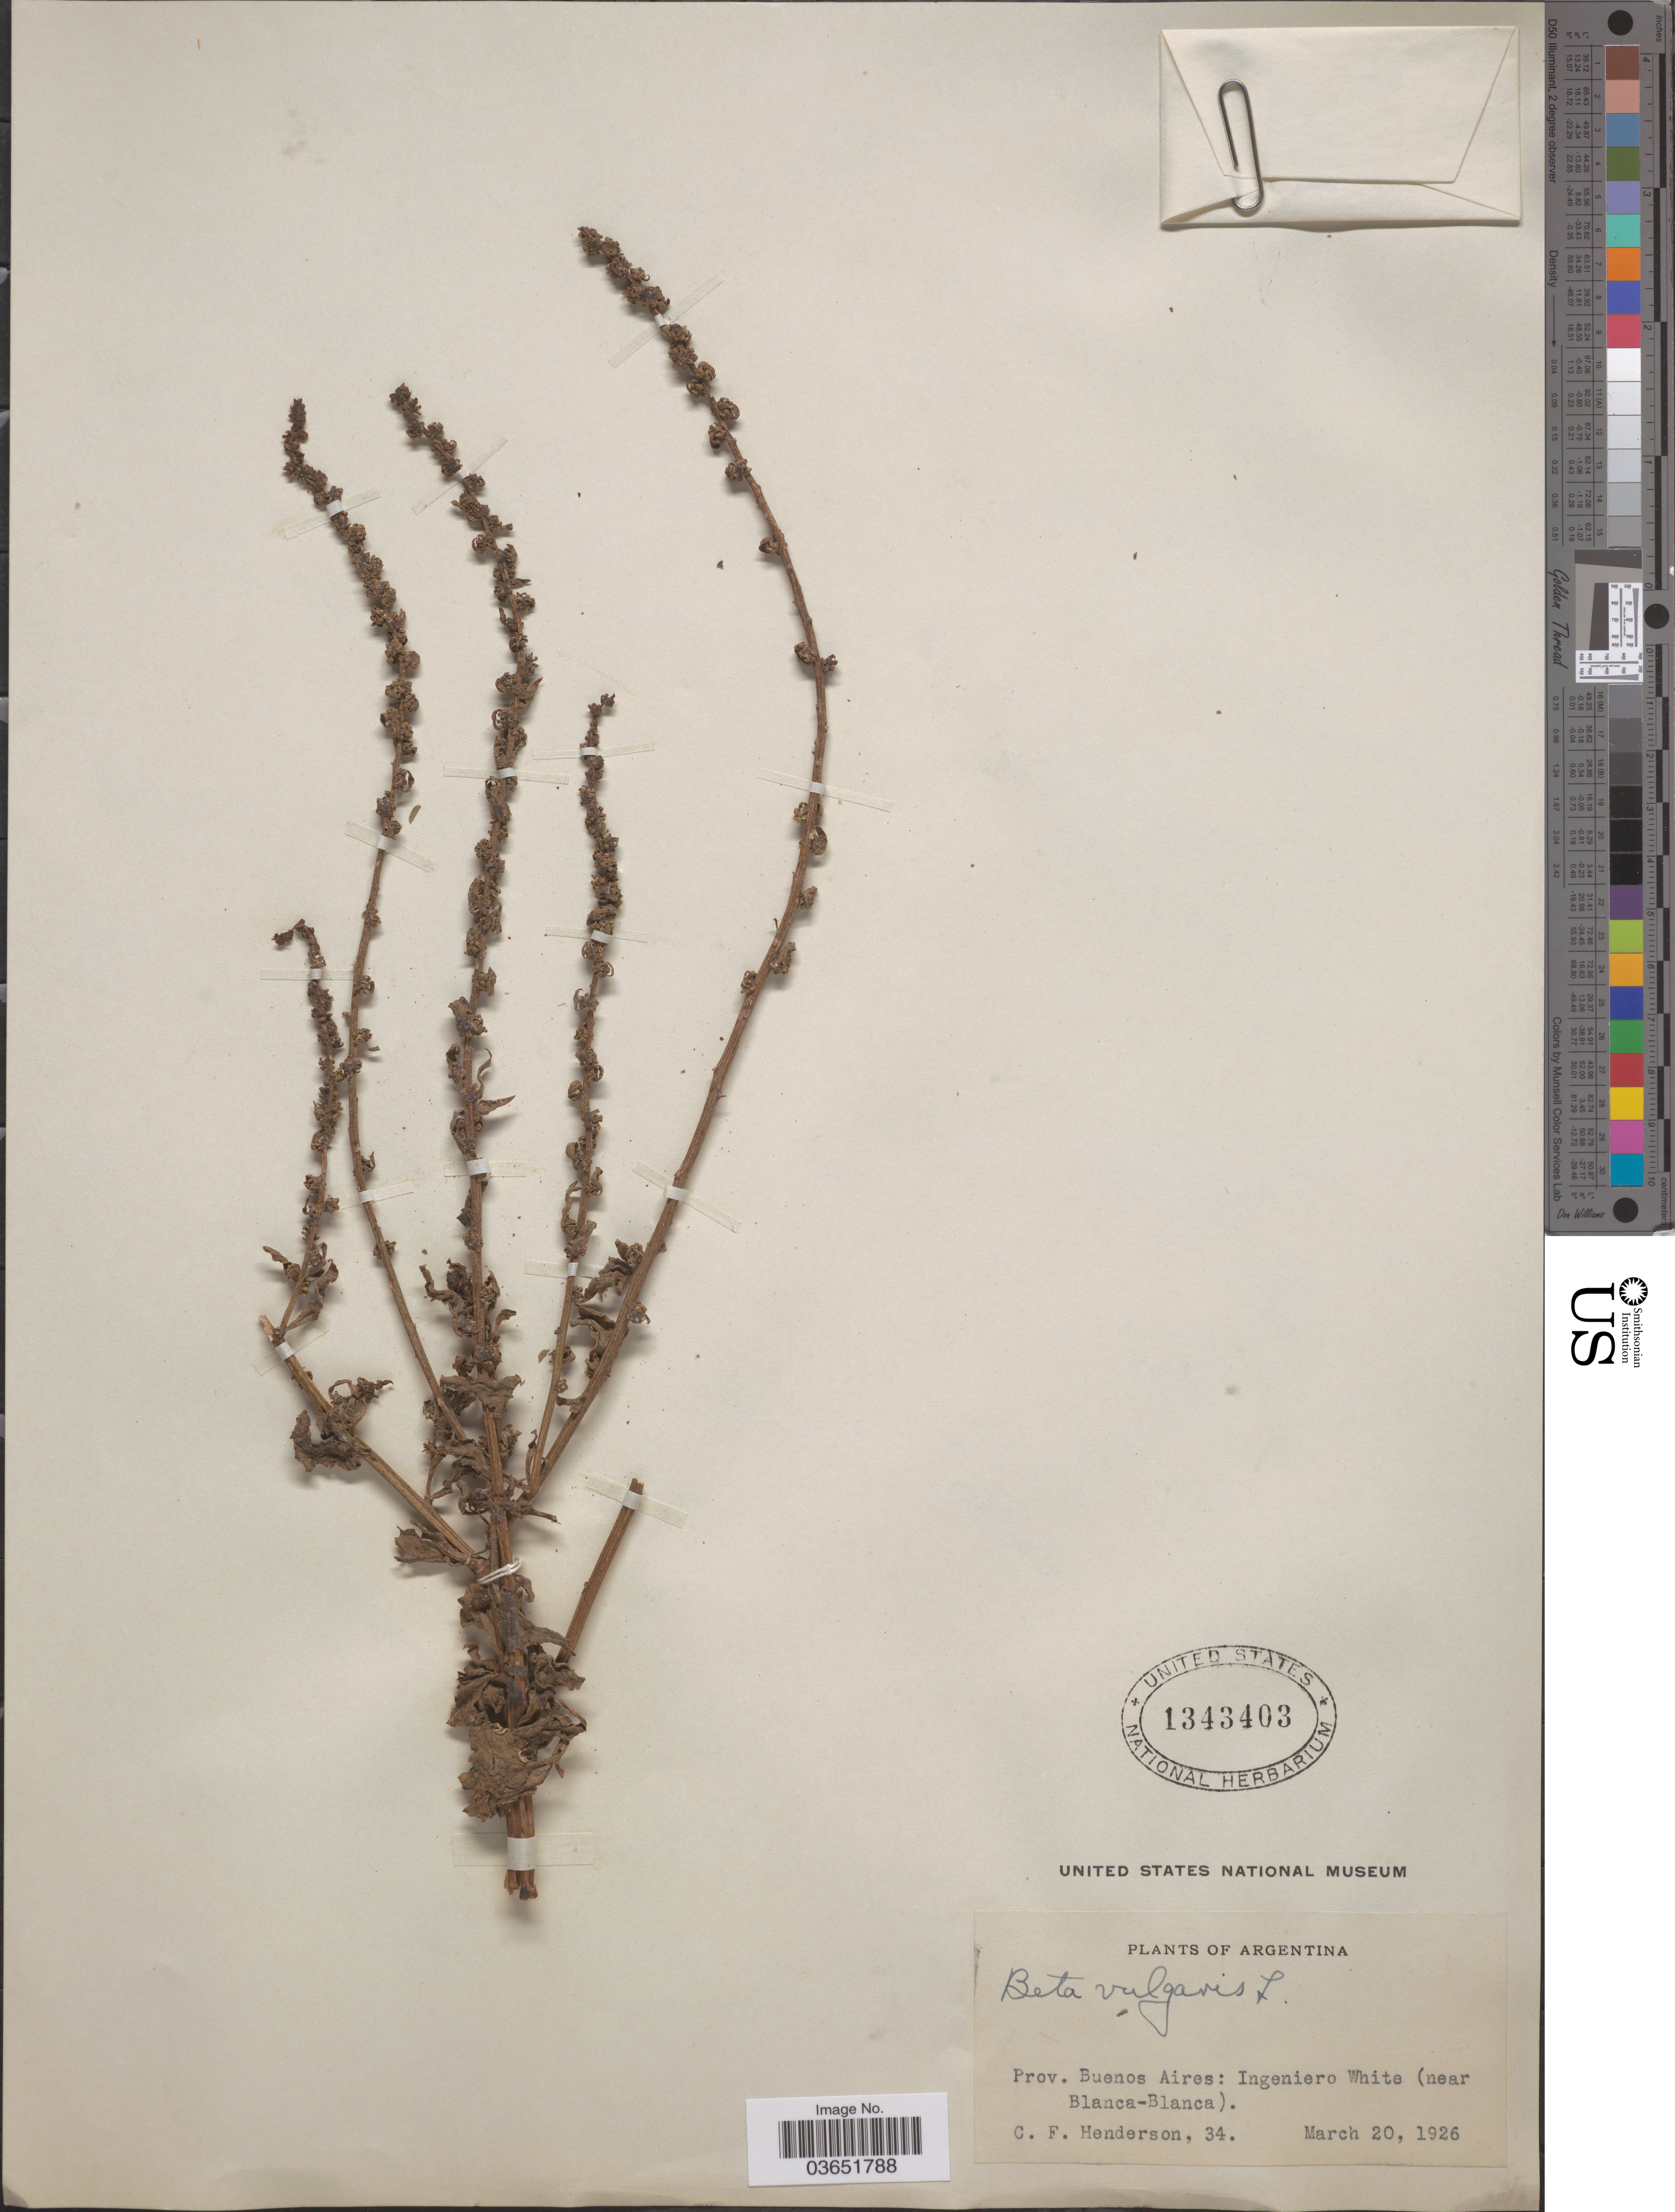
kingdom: Plantae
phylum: Tracheophyta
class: Magnoliopsida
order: Caryophyllales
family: Amaranthaceae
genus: Beta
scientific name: Beta vulgaris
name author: L.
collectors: C. Henderson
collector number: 34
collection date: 1926-03-20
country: Argentina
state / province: Buenos Aires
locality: Ingeniero White (near Blanca-Blanca).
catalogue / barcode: US 1343403